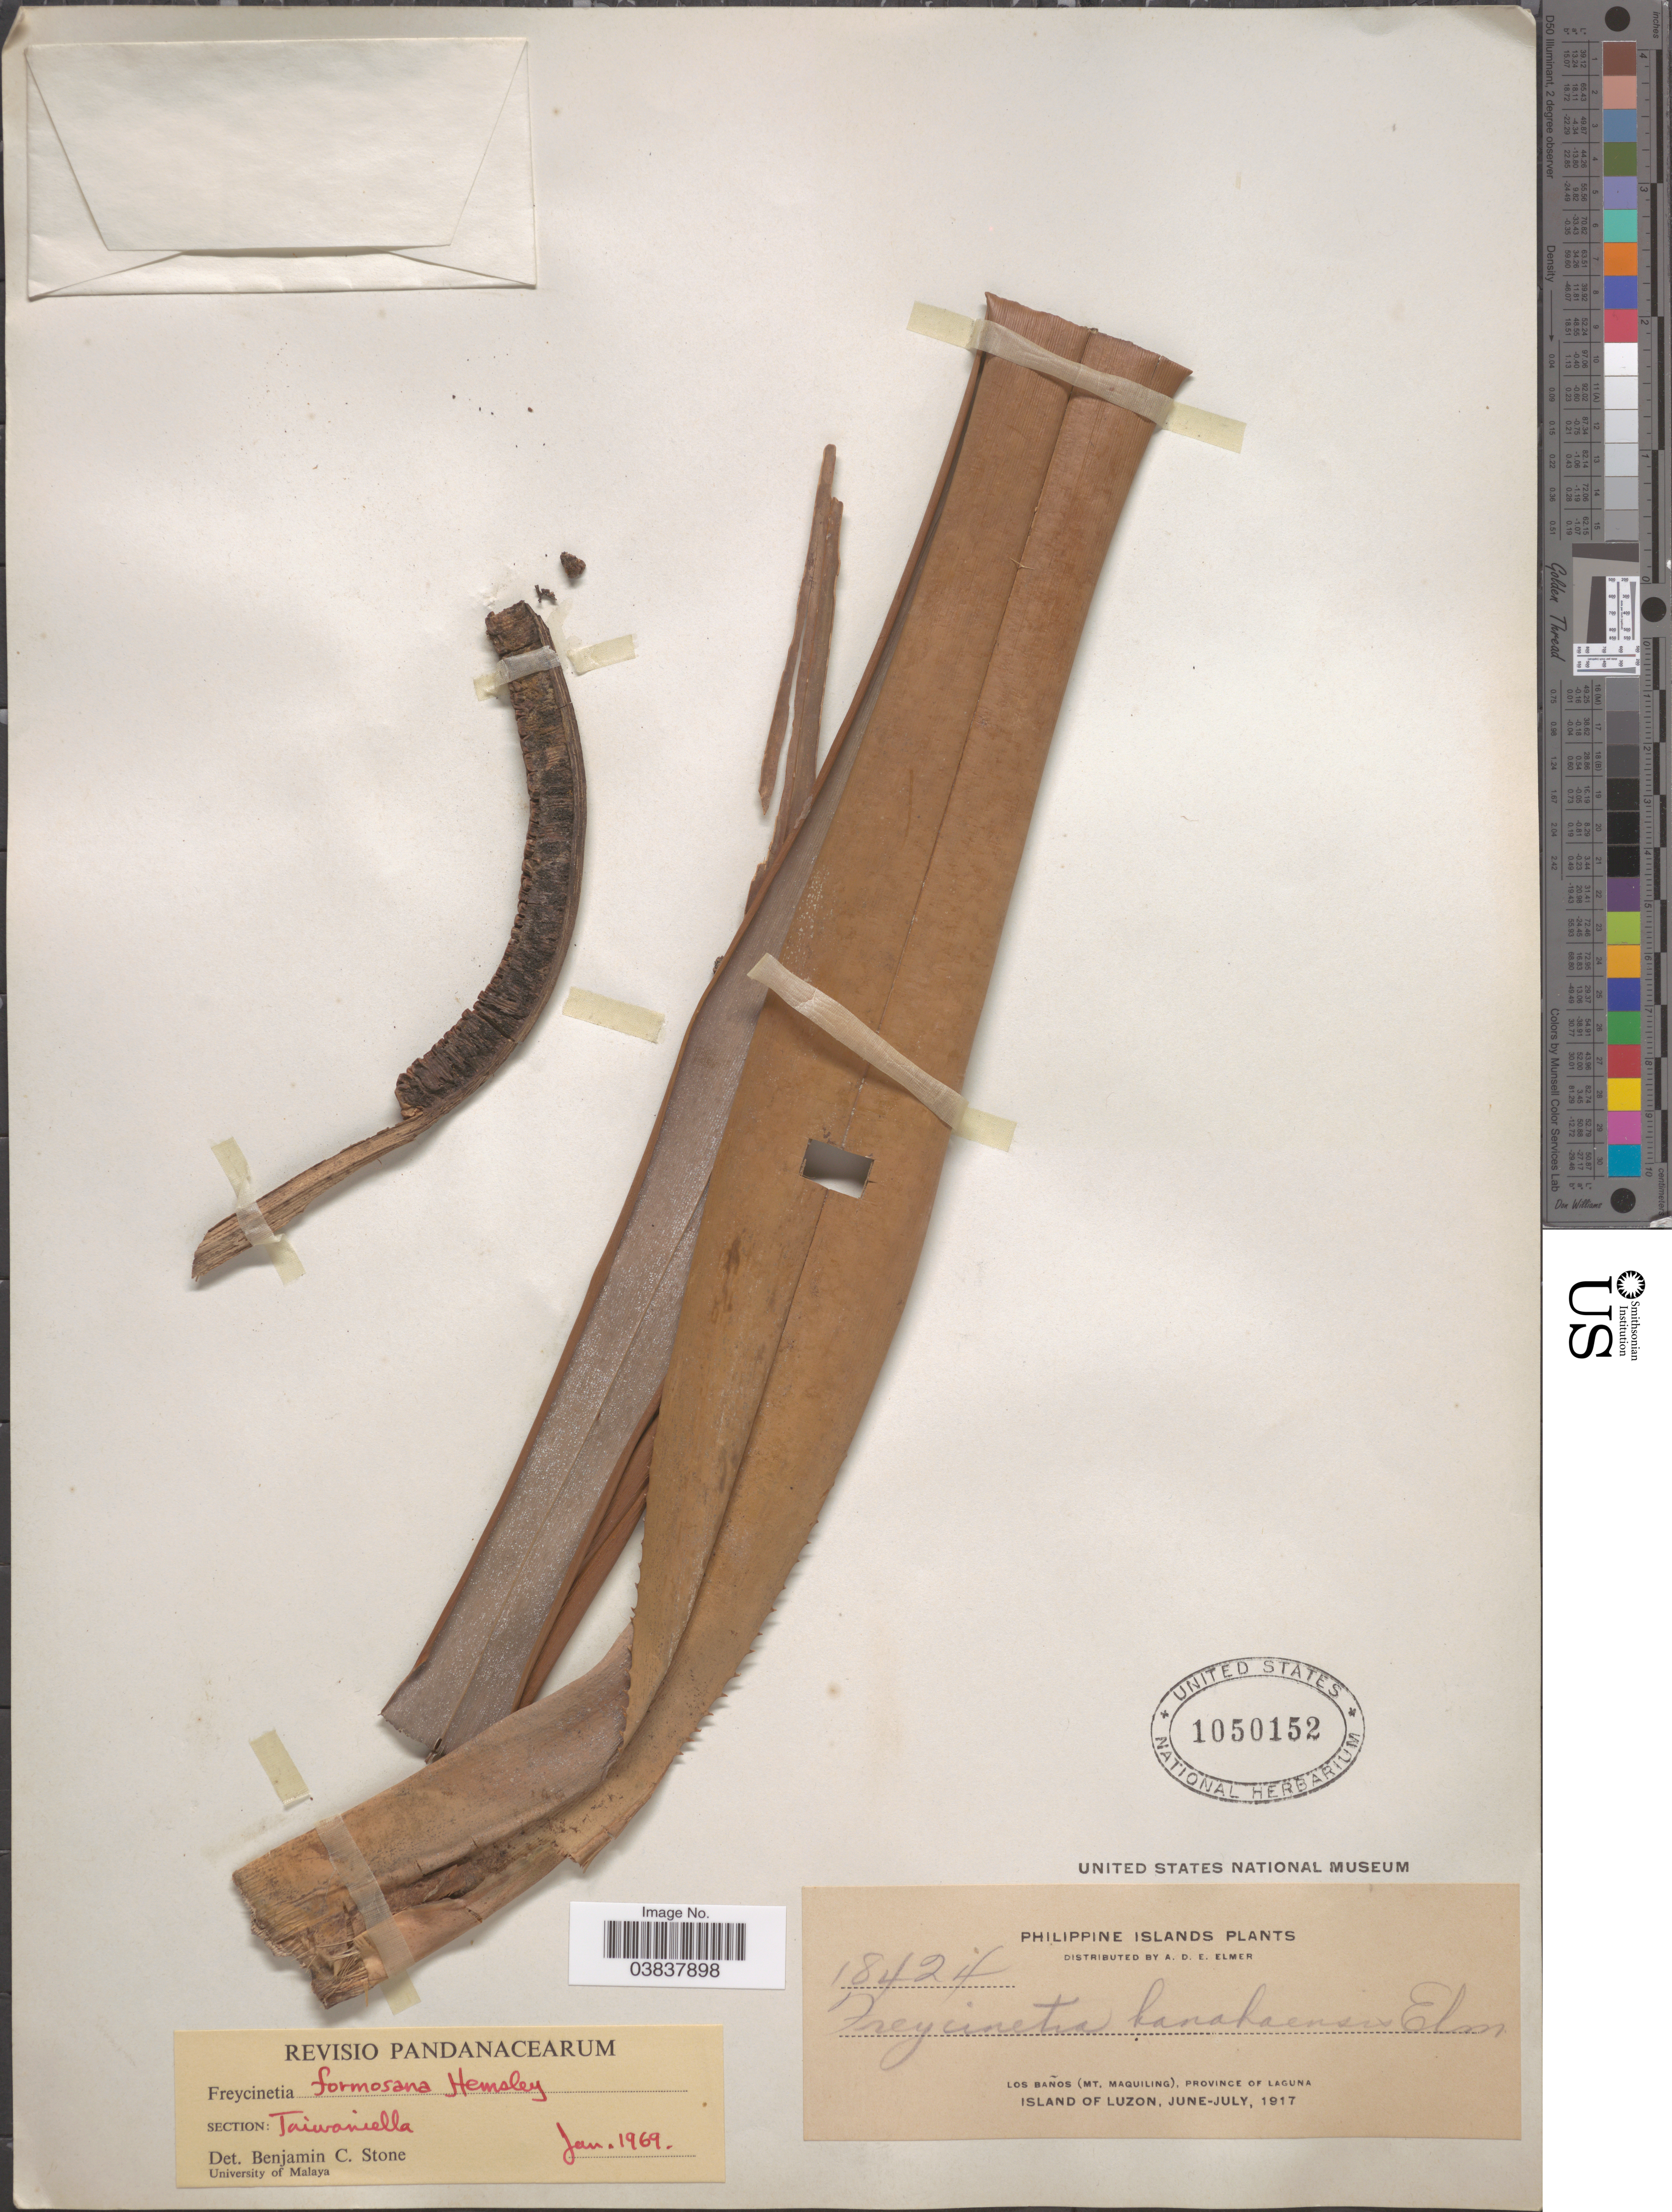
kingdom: Plantae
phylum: Tracheophyta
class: Liliopsida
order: Pandanales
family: Pandanaceae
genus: Freycinetia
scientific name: Freycinetia formosana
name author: Hemsl.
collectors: A. D. E. Elmer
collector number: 18424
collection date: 1917-06/1917-07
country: Philippines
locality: Los Baños (Mt. Maquiling), Province of Laguna, Island of Luzon.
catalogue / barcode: US 1050152